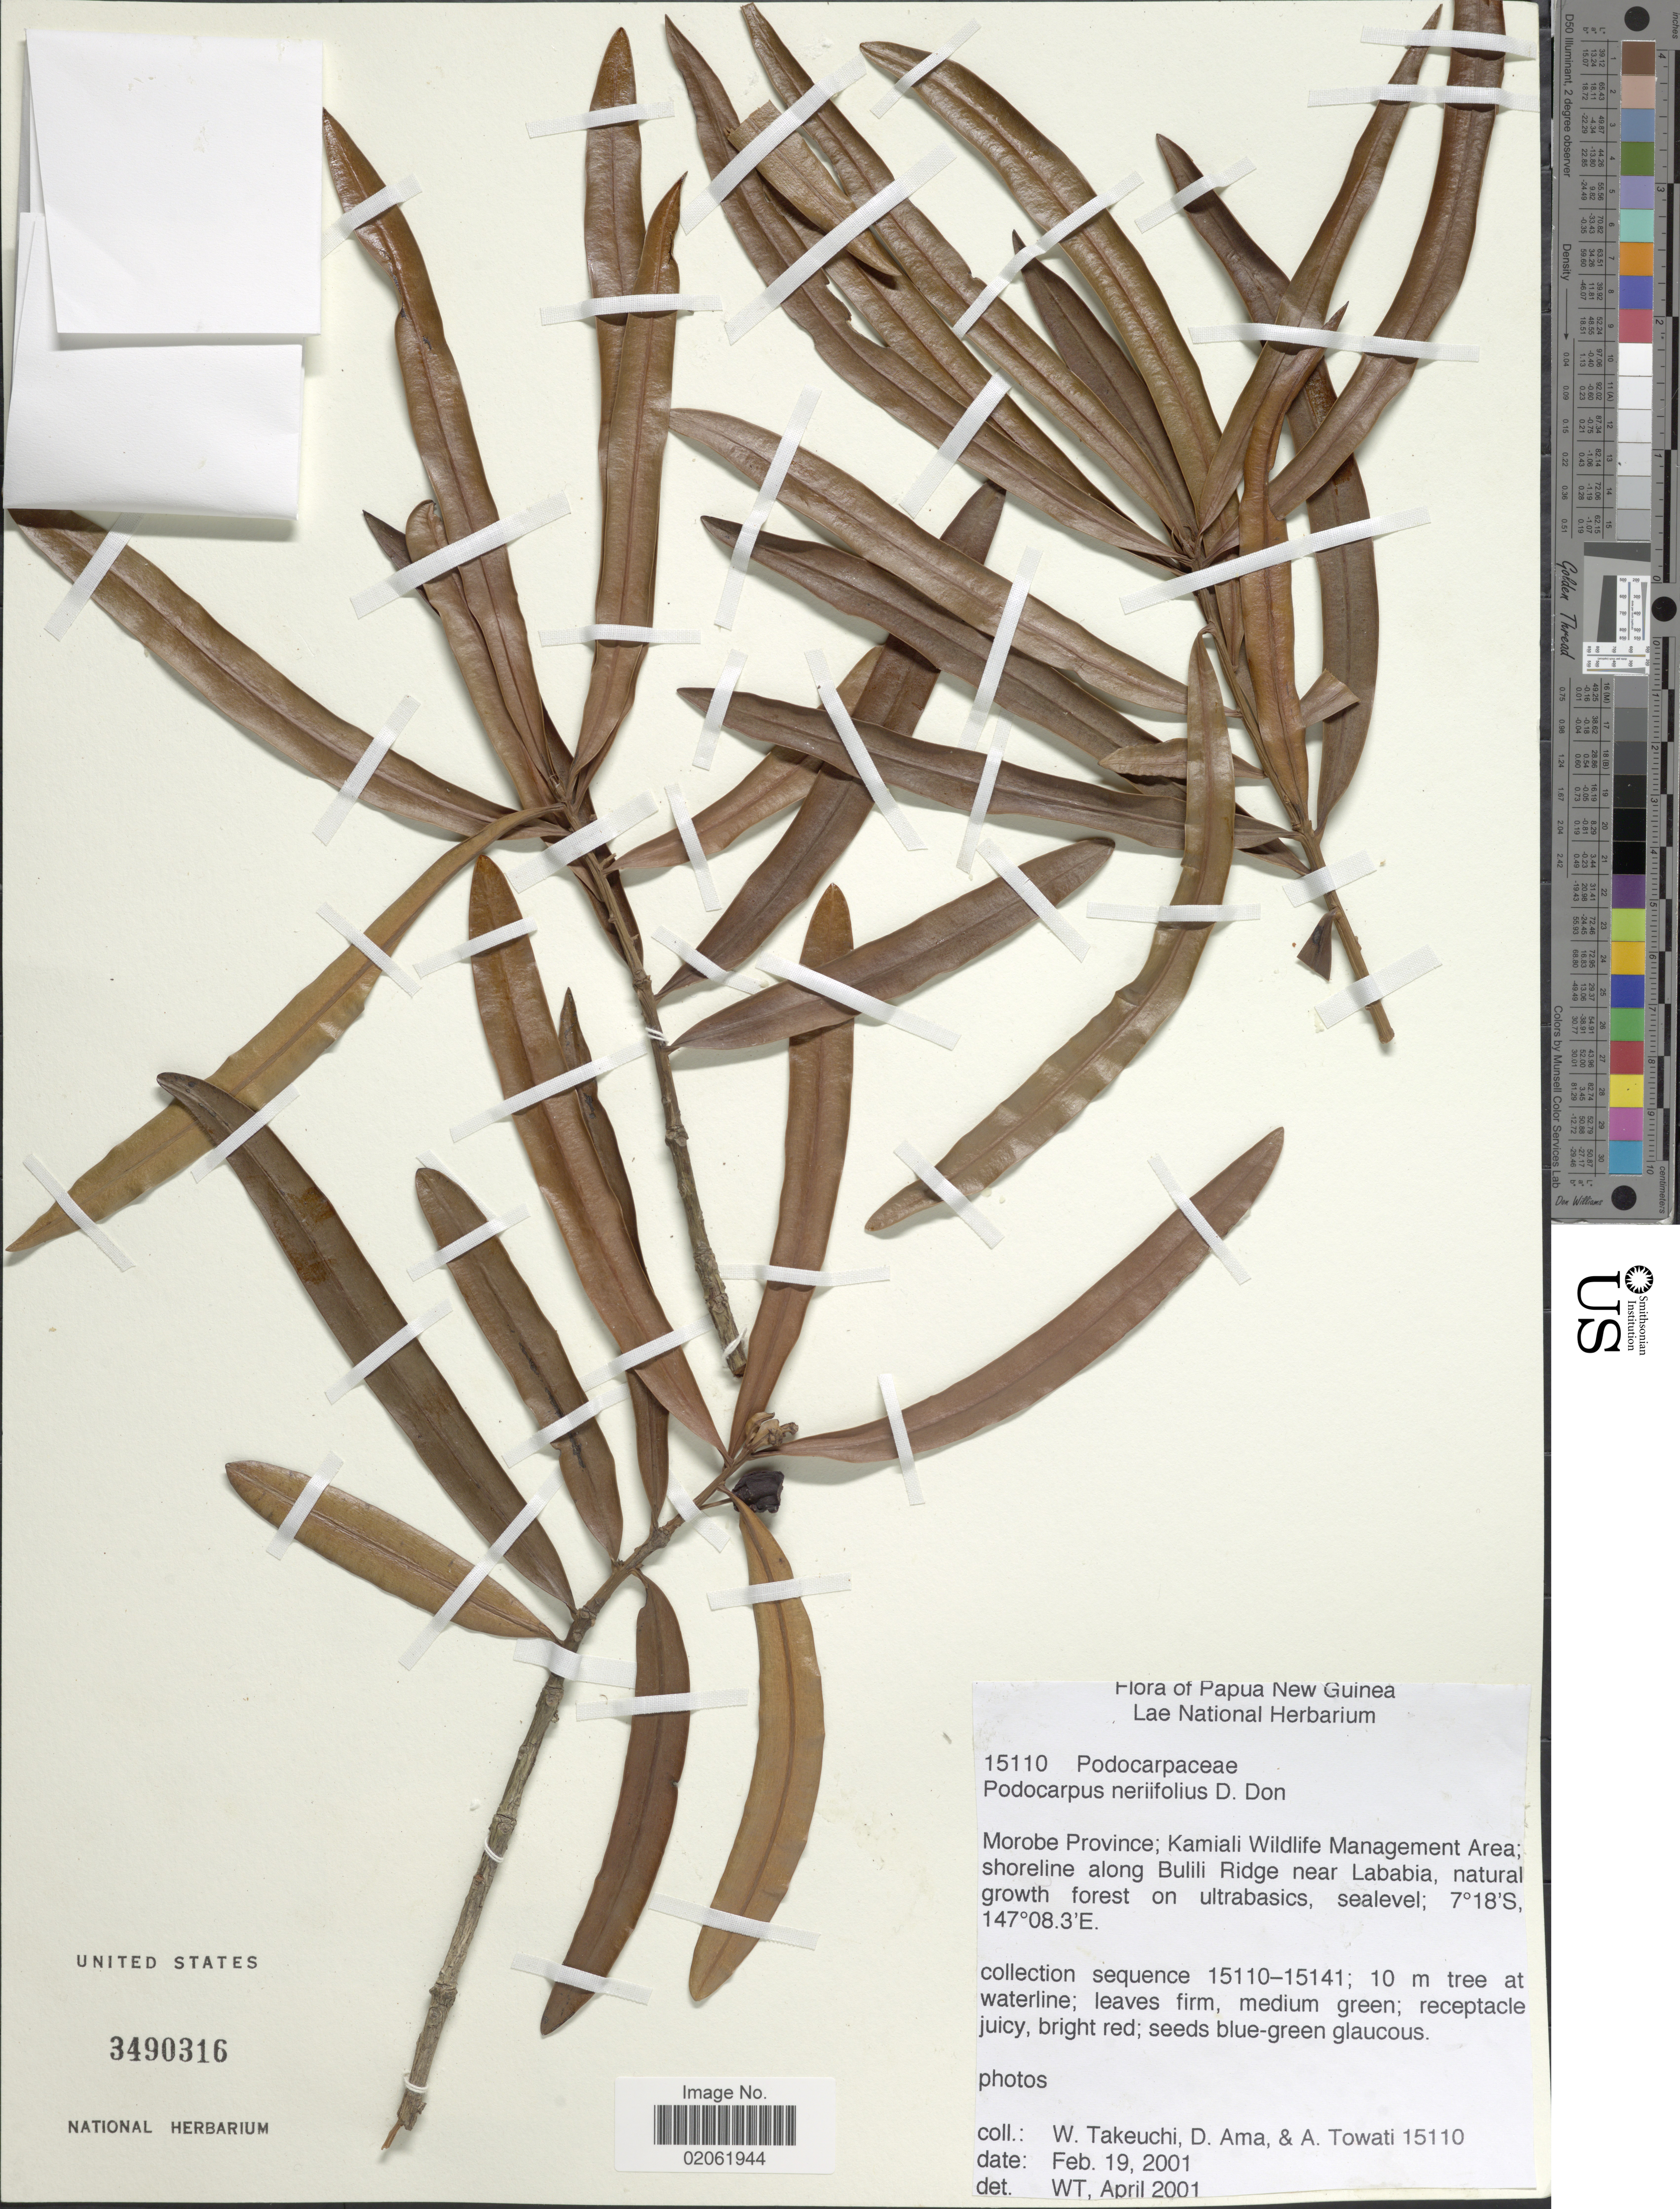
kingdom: Plantae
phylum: Tracheophyta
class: Pinopsida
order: Pinales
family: Podocarpaceae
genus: Podocarpus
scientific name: Podocarpus neriifolius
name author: D. Don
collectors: W. Takeuchi, D. Ama & A. Towati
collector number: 15110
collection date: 2001-02-19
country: Papua New Guinea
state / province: Morobe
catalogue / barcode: US 3490316